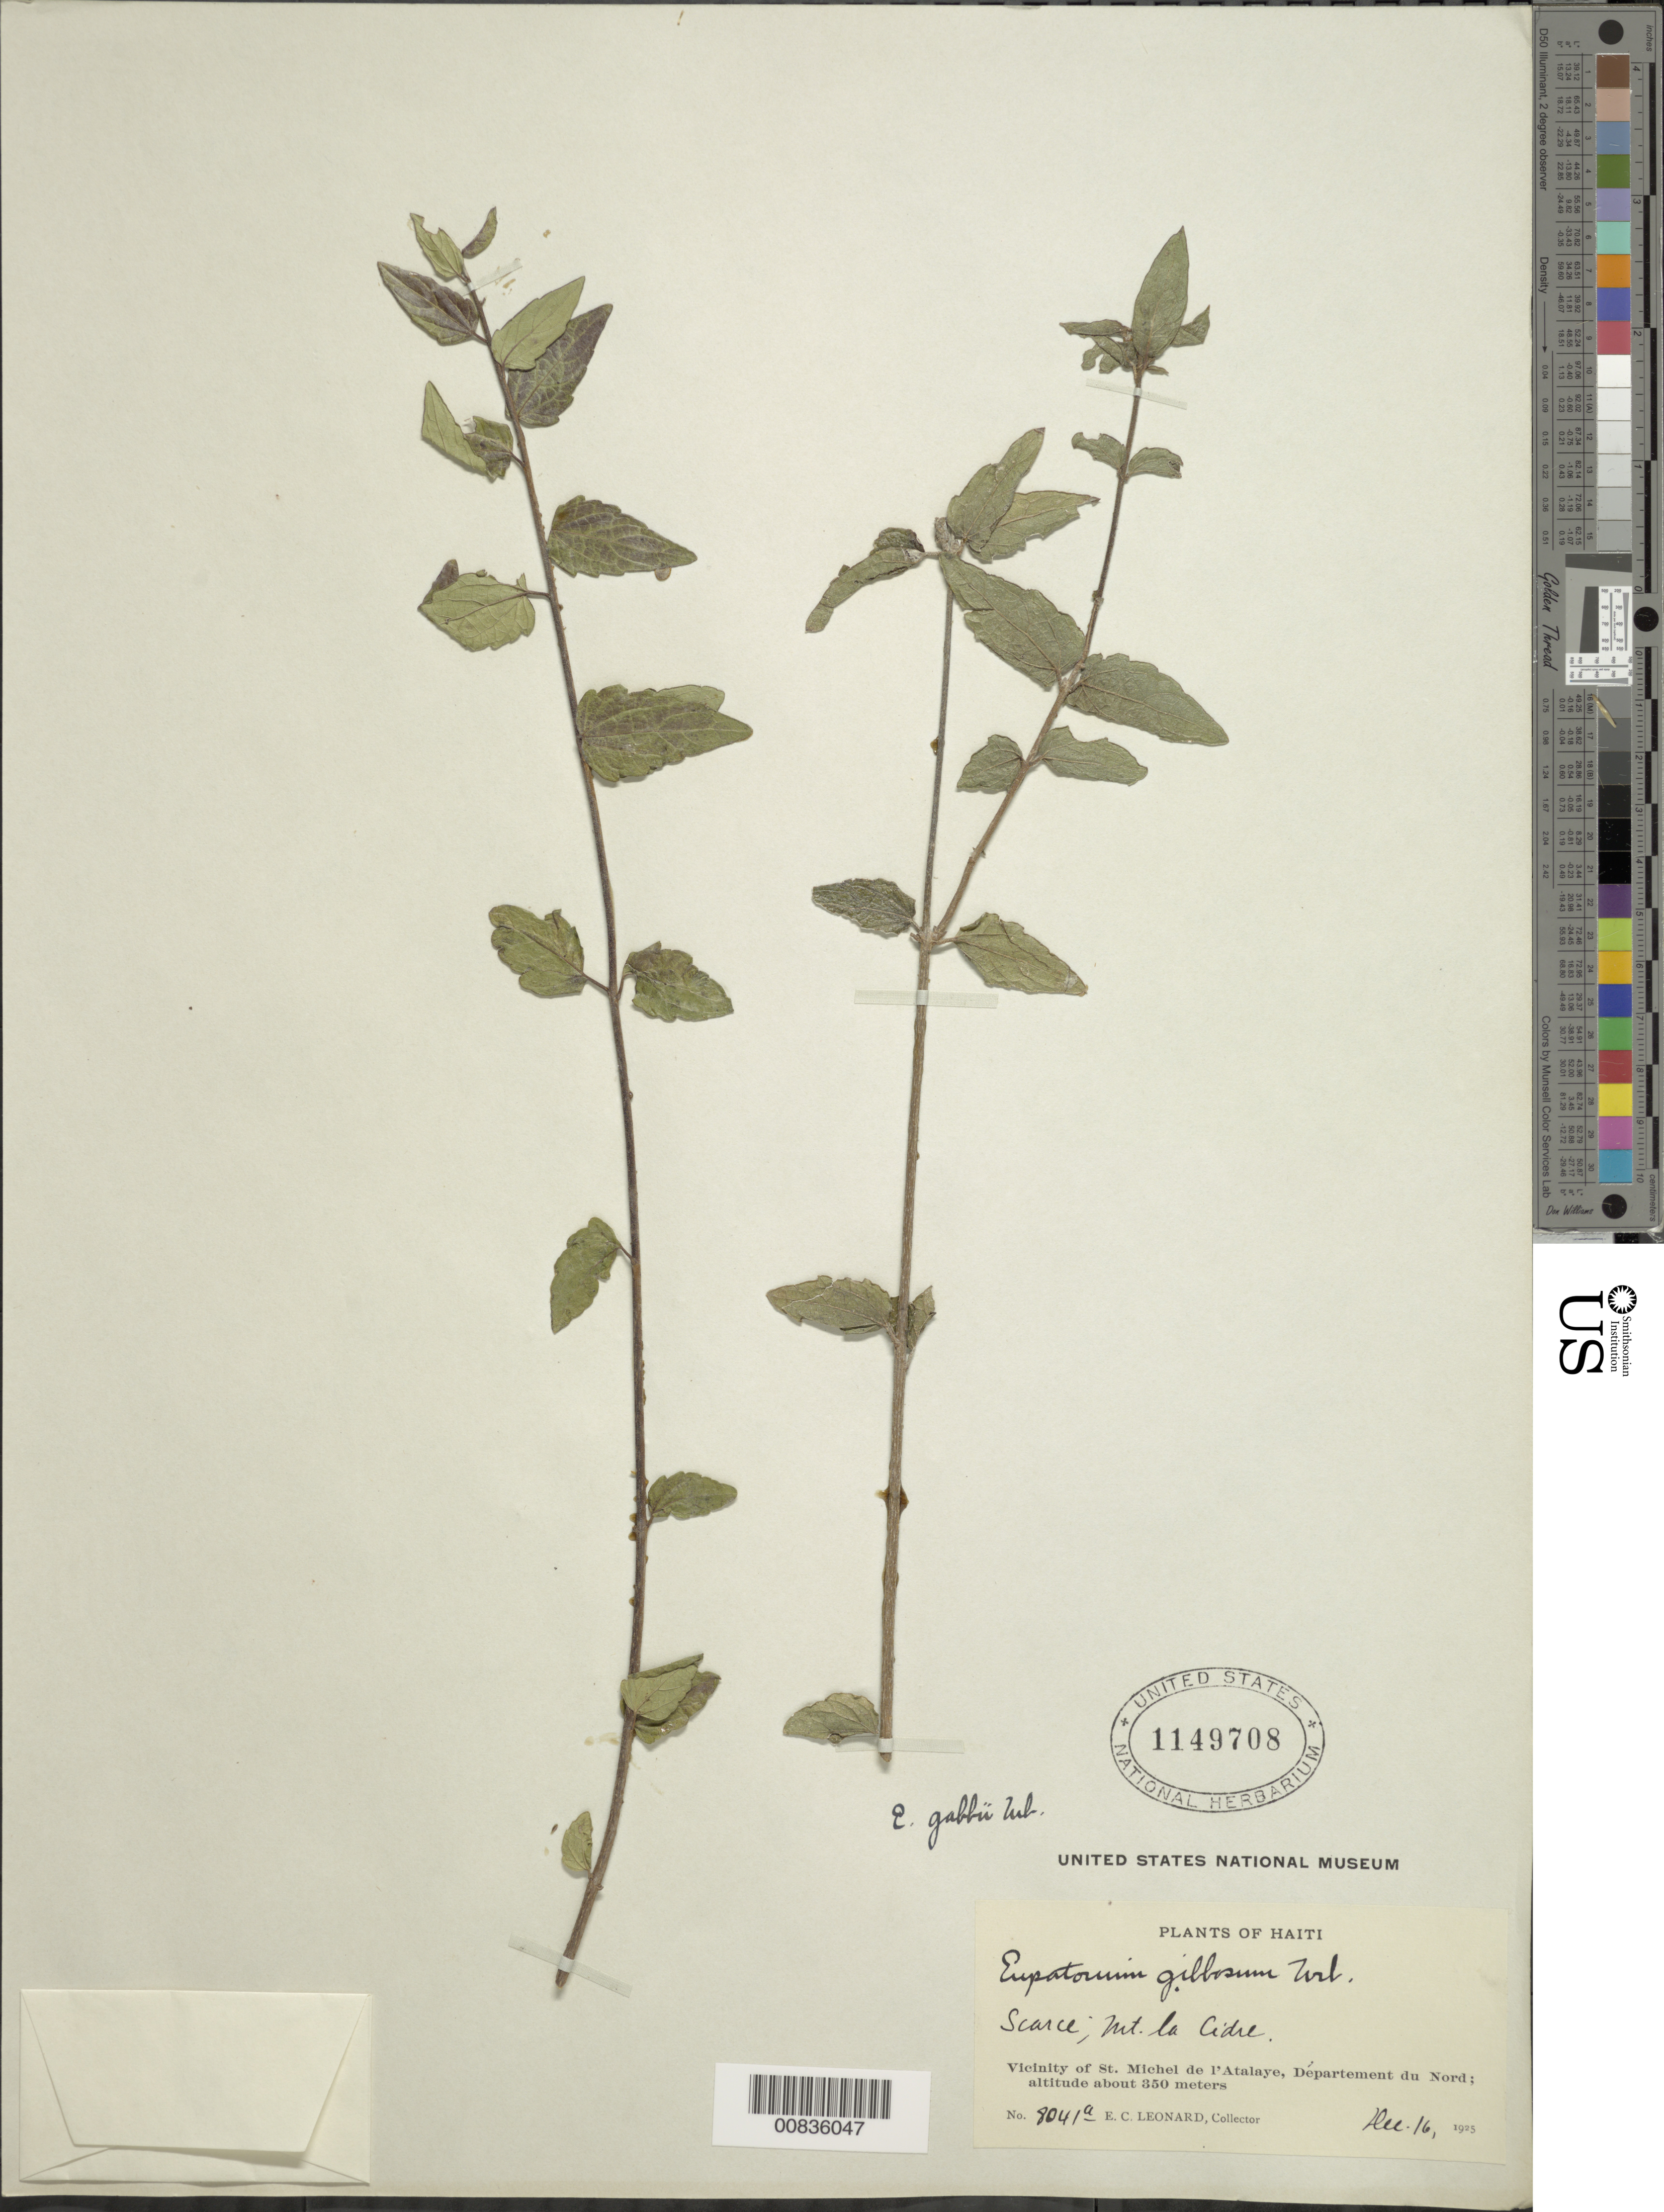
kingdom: Plantae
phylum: Tracheophyta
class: Magnoliopsida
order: Asterales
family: Asteraceae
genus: Koanophyllon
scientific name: Koanophyllon gabbii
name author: (Urb.) R.M. King & H. Rob.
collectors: E. C. Leonard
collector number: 8041A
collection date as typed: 16 Dec 1925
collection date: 1925-12-16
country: Haiti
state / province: Artibonite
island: Hispaniola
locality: Vicinity of St. Michel de l'Atalaye, Mt. la Cidre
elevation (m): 350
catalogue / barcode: US 1149708